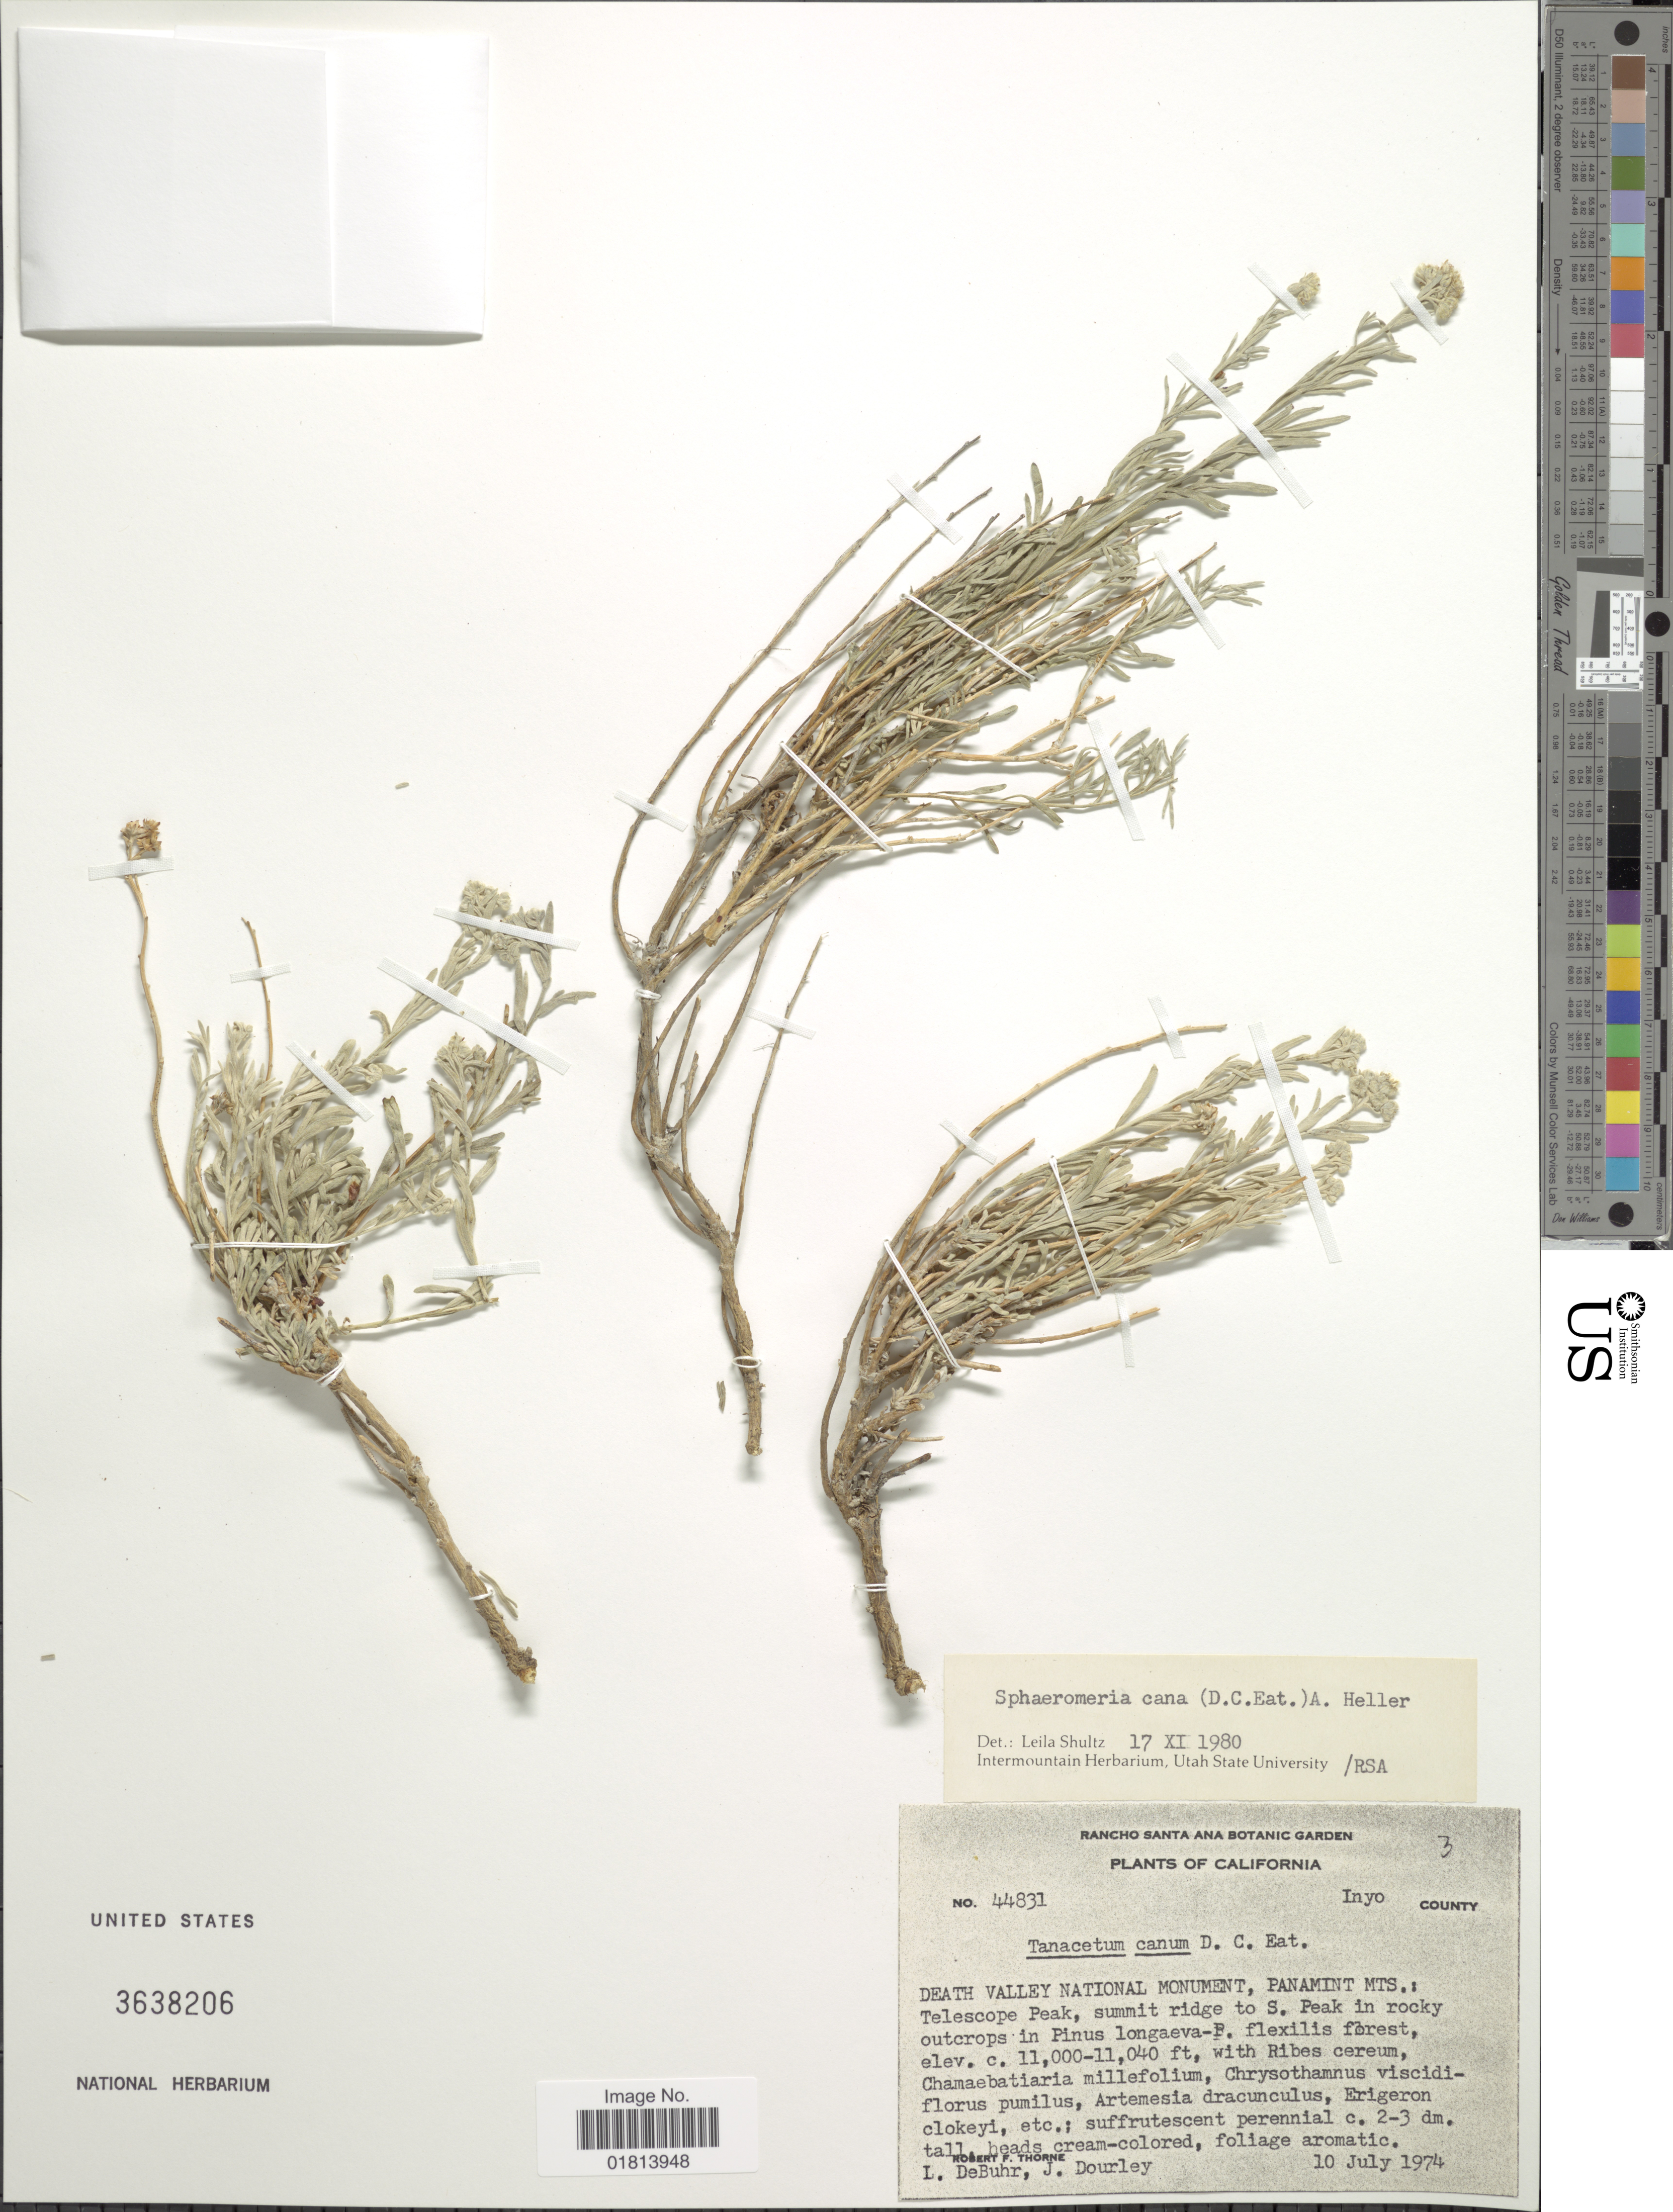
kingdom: Plantae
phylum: Tracheophyta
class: Magnoliopsida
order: Asterales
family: Asteraceae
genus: Sphaeromeria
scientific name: Sphaeromeria cana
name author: (D.C. Eaton) A. Heller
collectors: R. F. Thorne, L. DeBuhr & J. Dourley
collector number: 44831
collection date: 1974-07-10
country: United States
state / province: California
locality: Death Valley National Monument, Panamint Mts.: Telescope Peak, summit ridge to S. Peak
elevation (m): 3353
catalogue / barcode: US 3638206